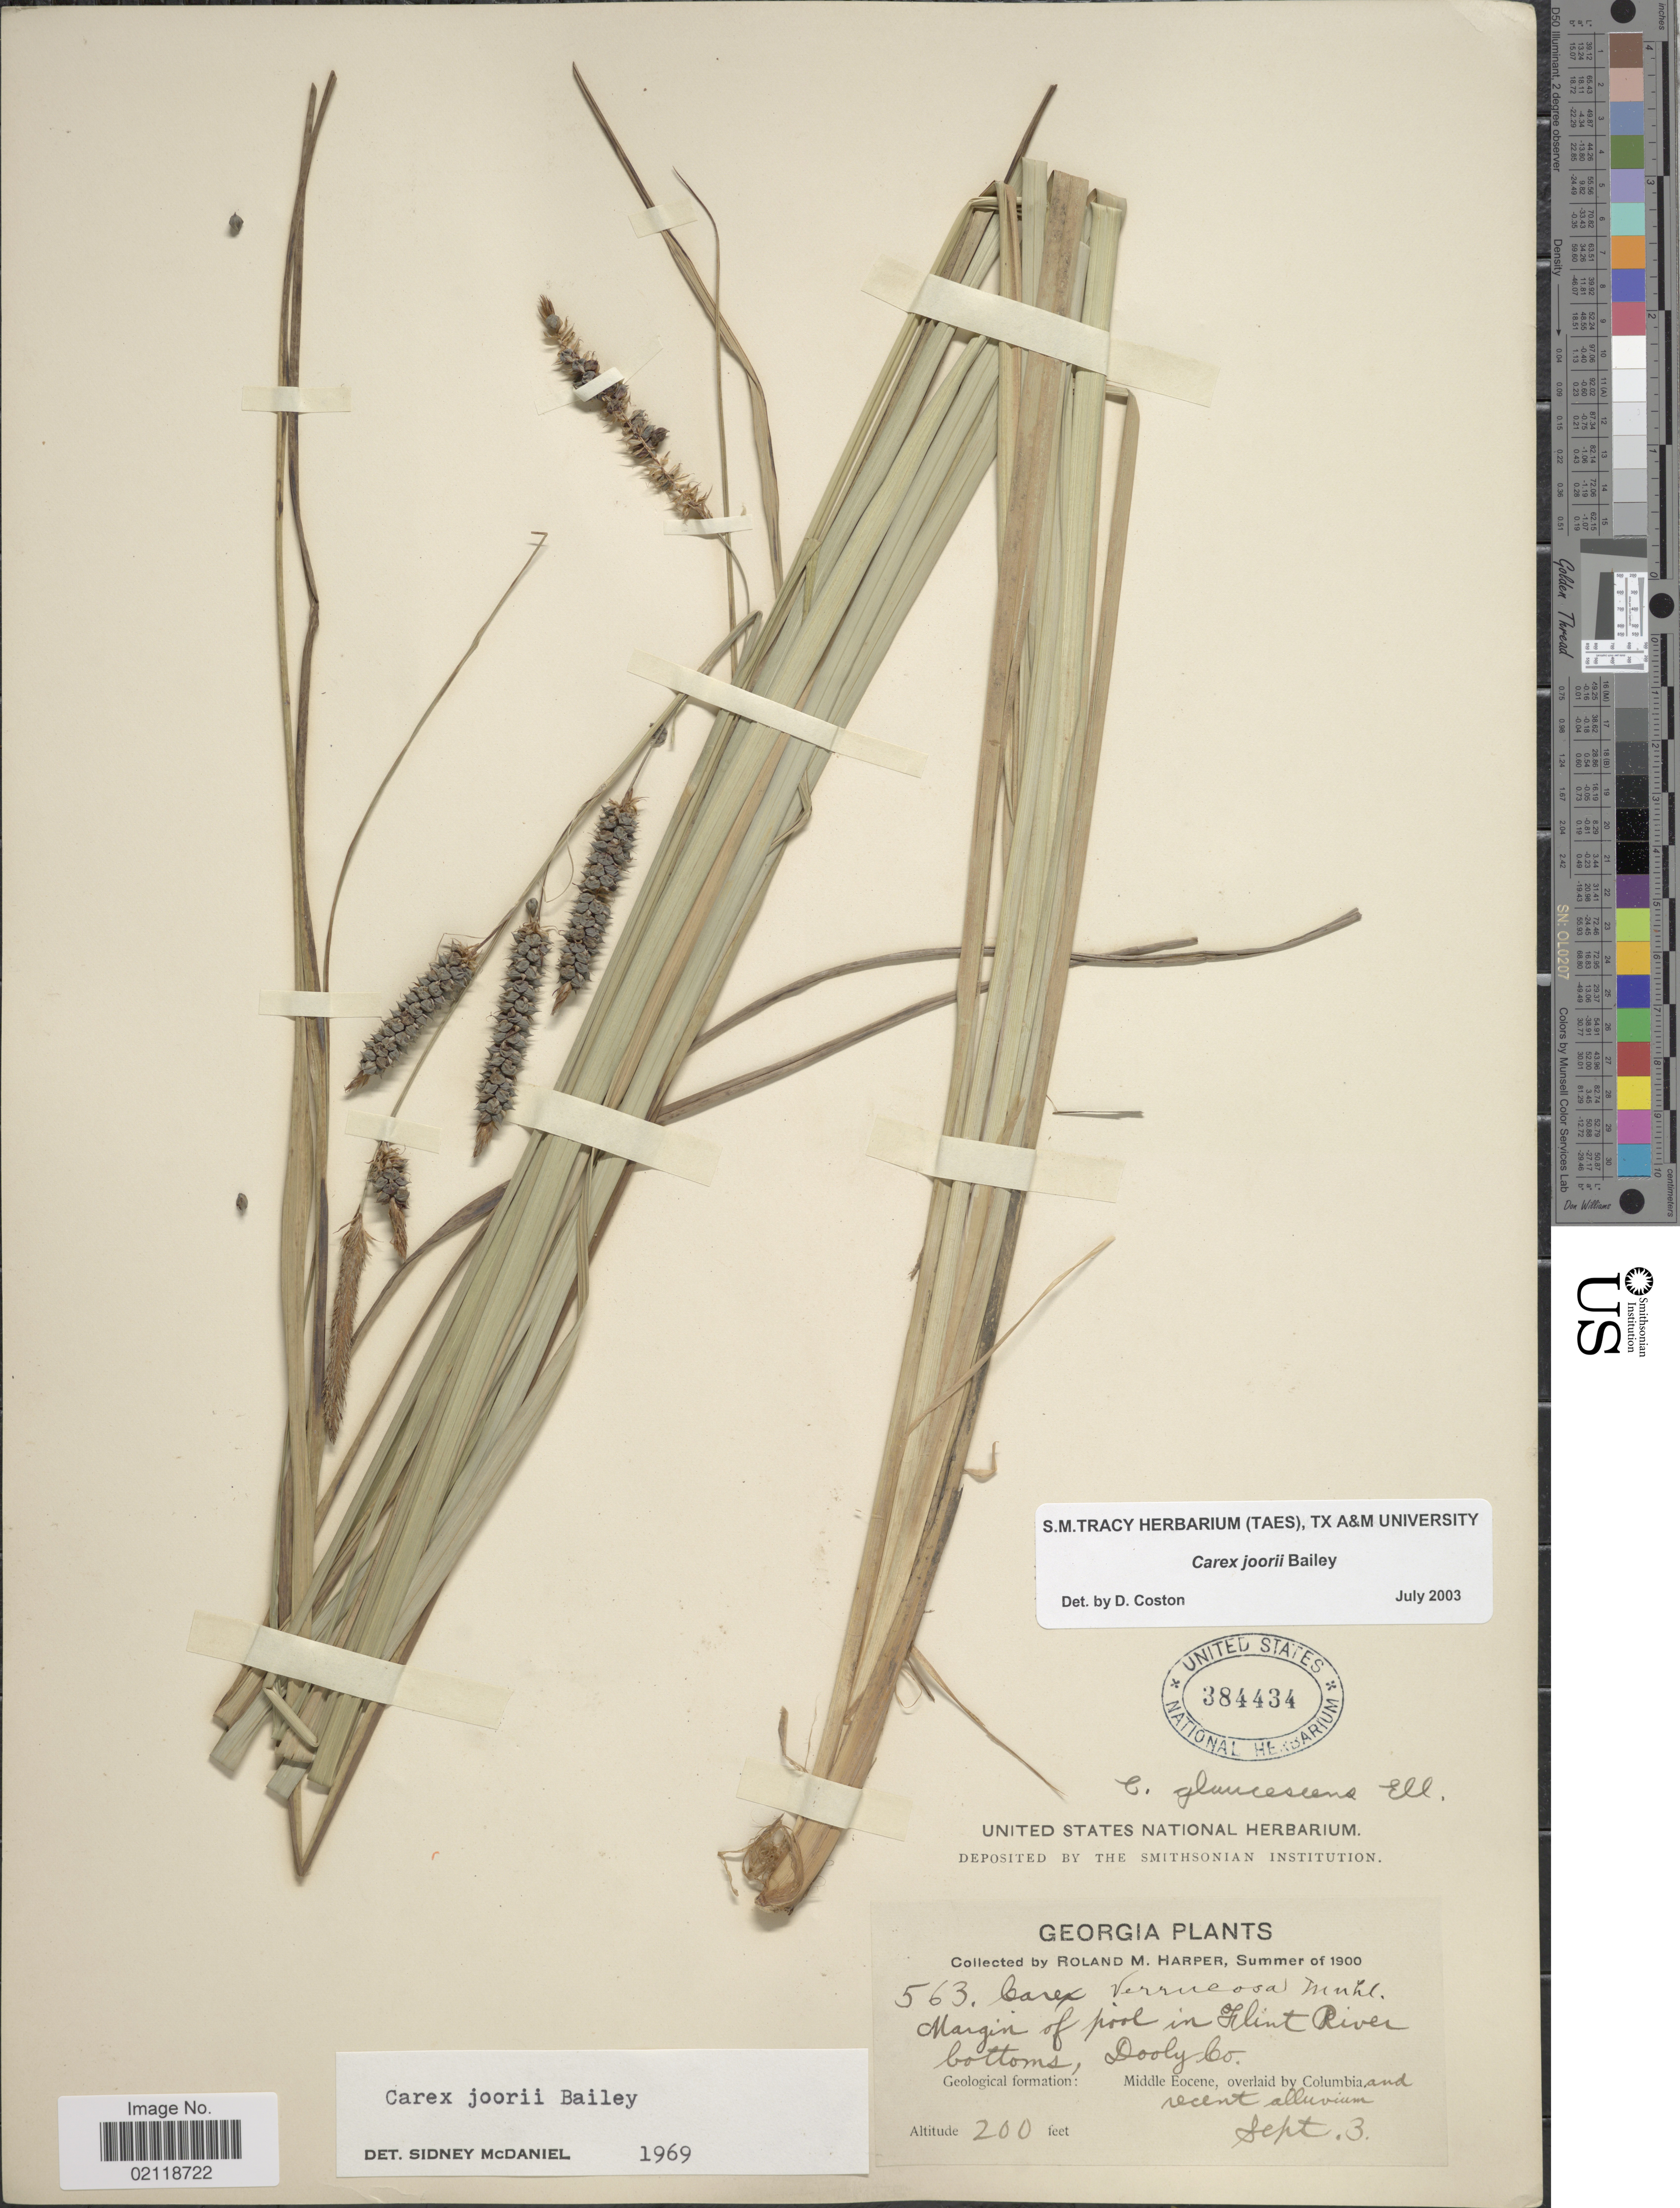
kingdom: Plantae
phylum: Tracheophyta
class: Liliopsida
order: Poales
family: Cyperaceae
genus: Carex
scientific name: Carex joorii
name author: L.H. Bailey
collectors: R. M. Harper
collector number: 563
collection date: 1900-09-03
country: United States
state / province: Georgia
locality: Margin of pool in Flint River bottoms, Dooly Co.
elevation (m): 61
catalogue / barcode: US 384434